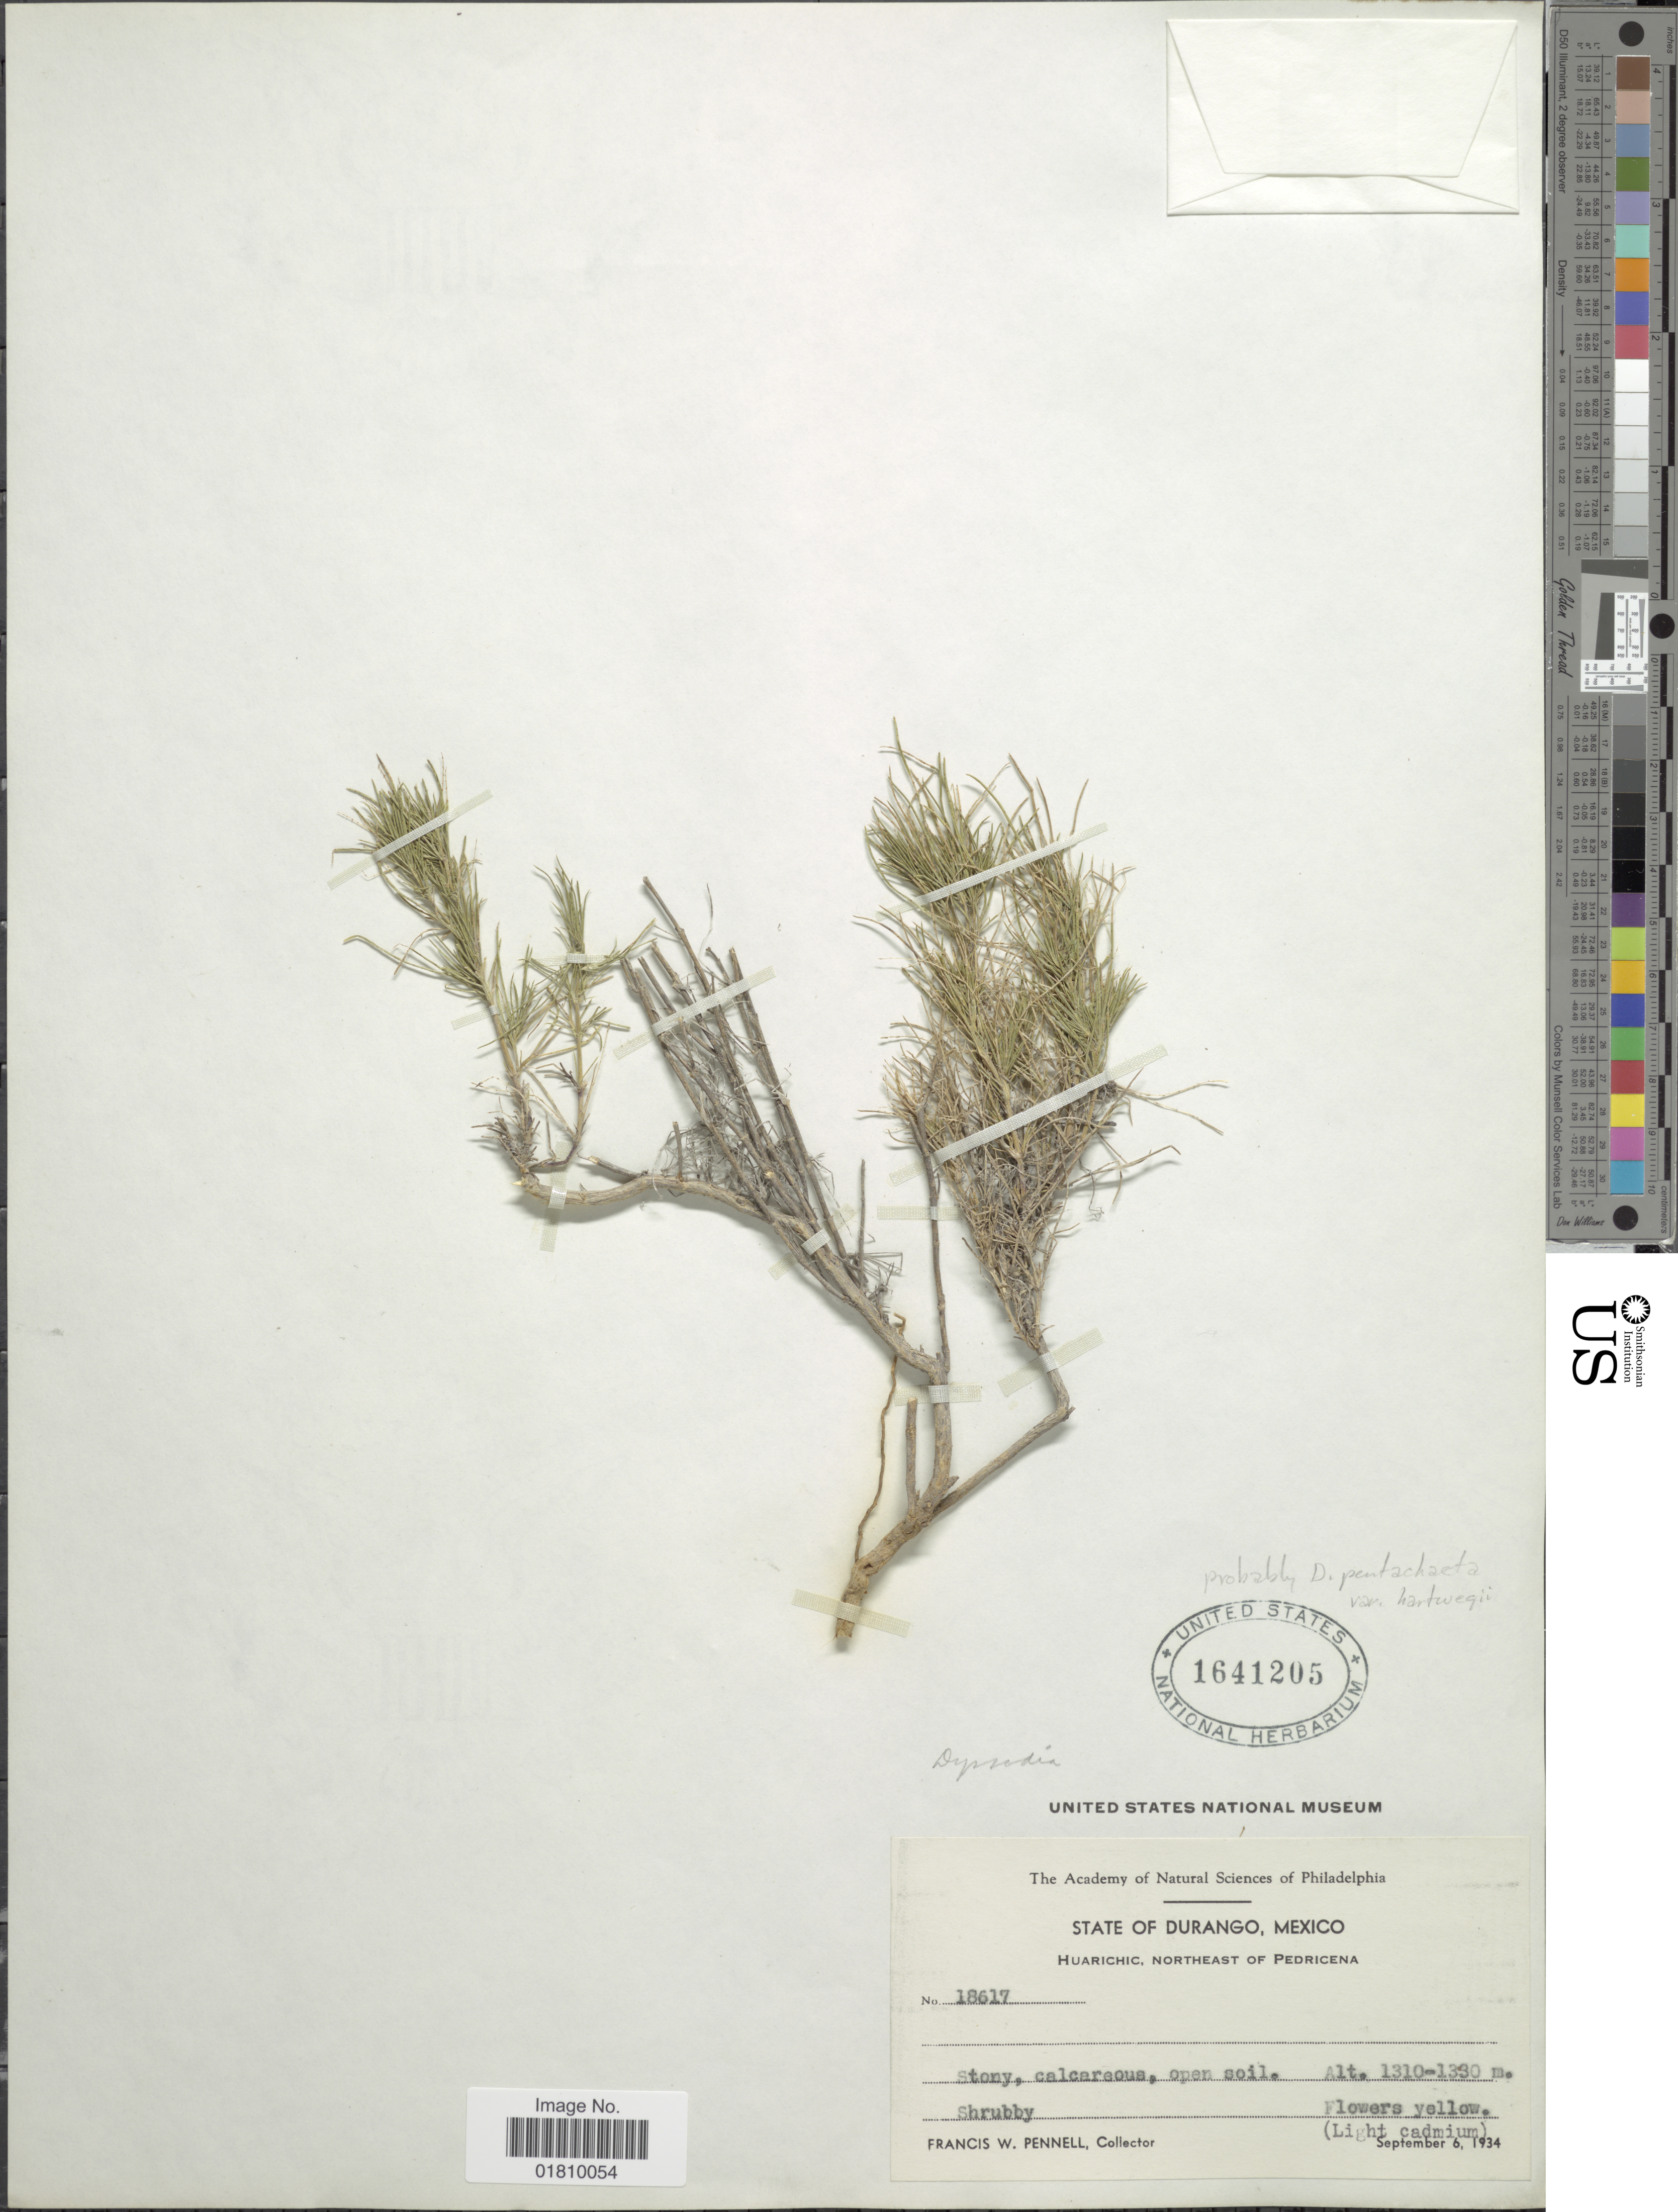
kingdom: Plantae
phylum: Tracheophyta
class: Magnoliopsida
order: Asterales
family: Asteraceae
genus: Thymophylla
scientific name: Thymophylla pentachaeta var. pentachaeta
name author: (DC.) Small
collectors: F. W. Pennell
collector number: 18617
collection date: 1934-09-06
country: Mexico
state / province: Durango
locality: Huarichic, northeast of Pedricena, shrubby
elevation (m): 1310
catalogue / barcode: US 1641205